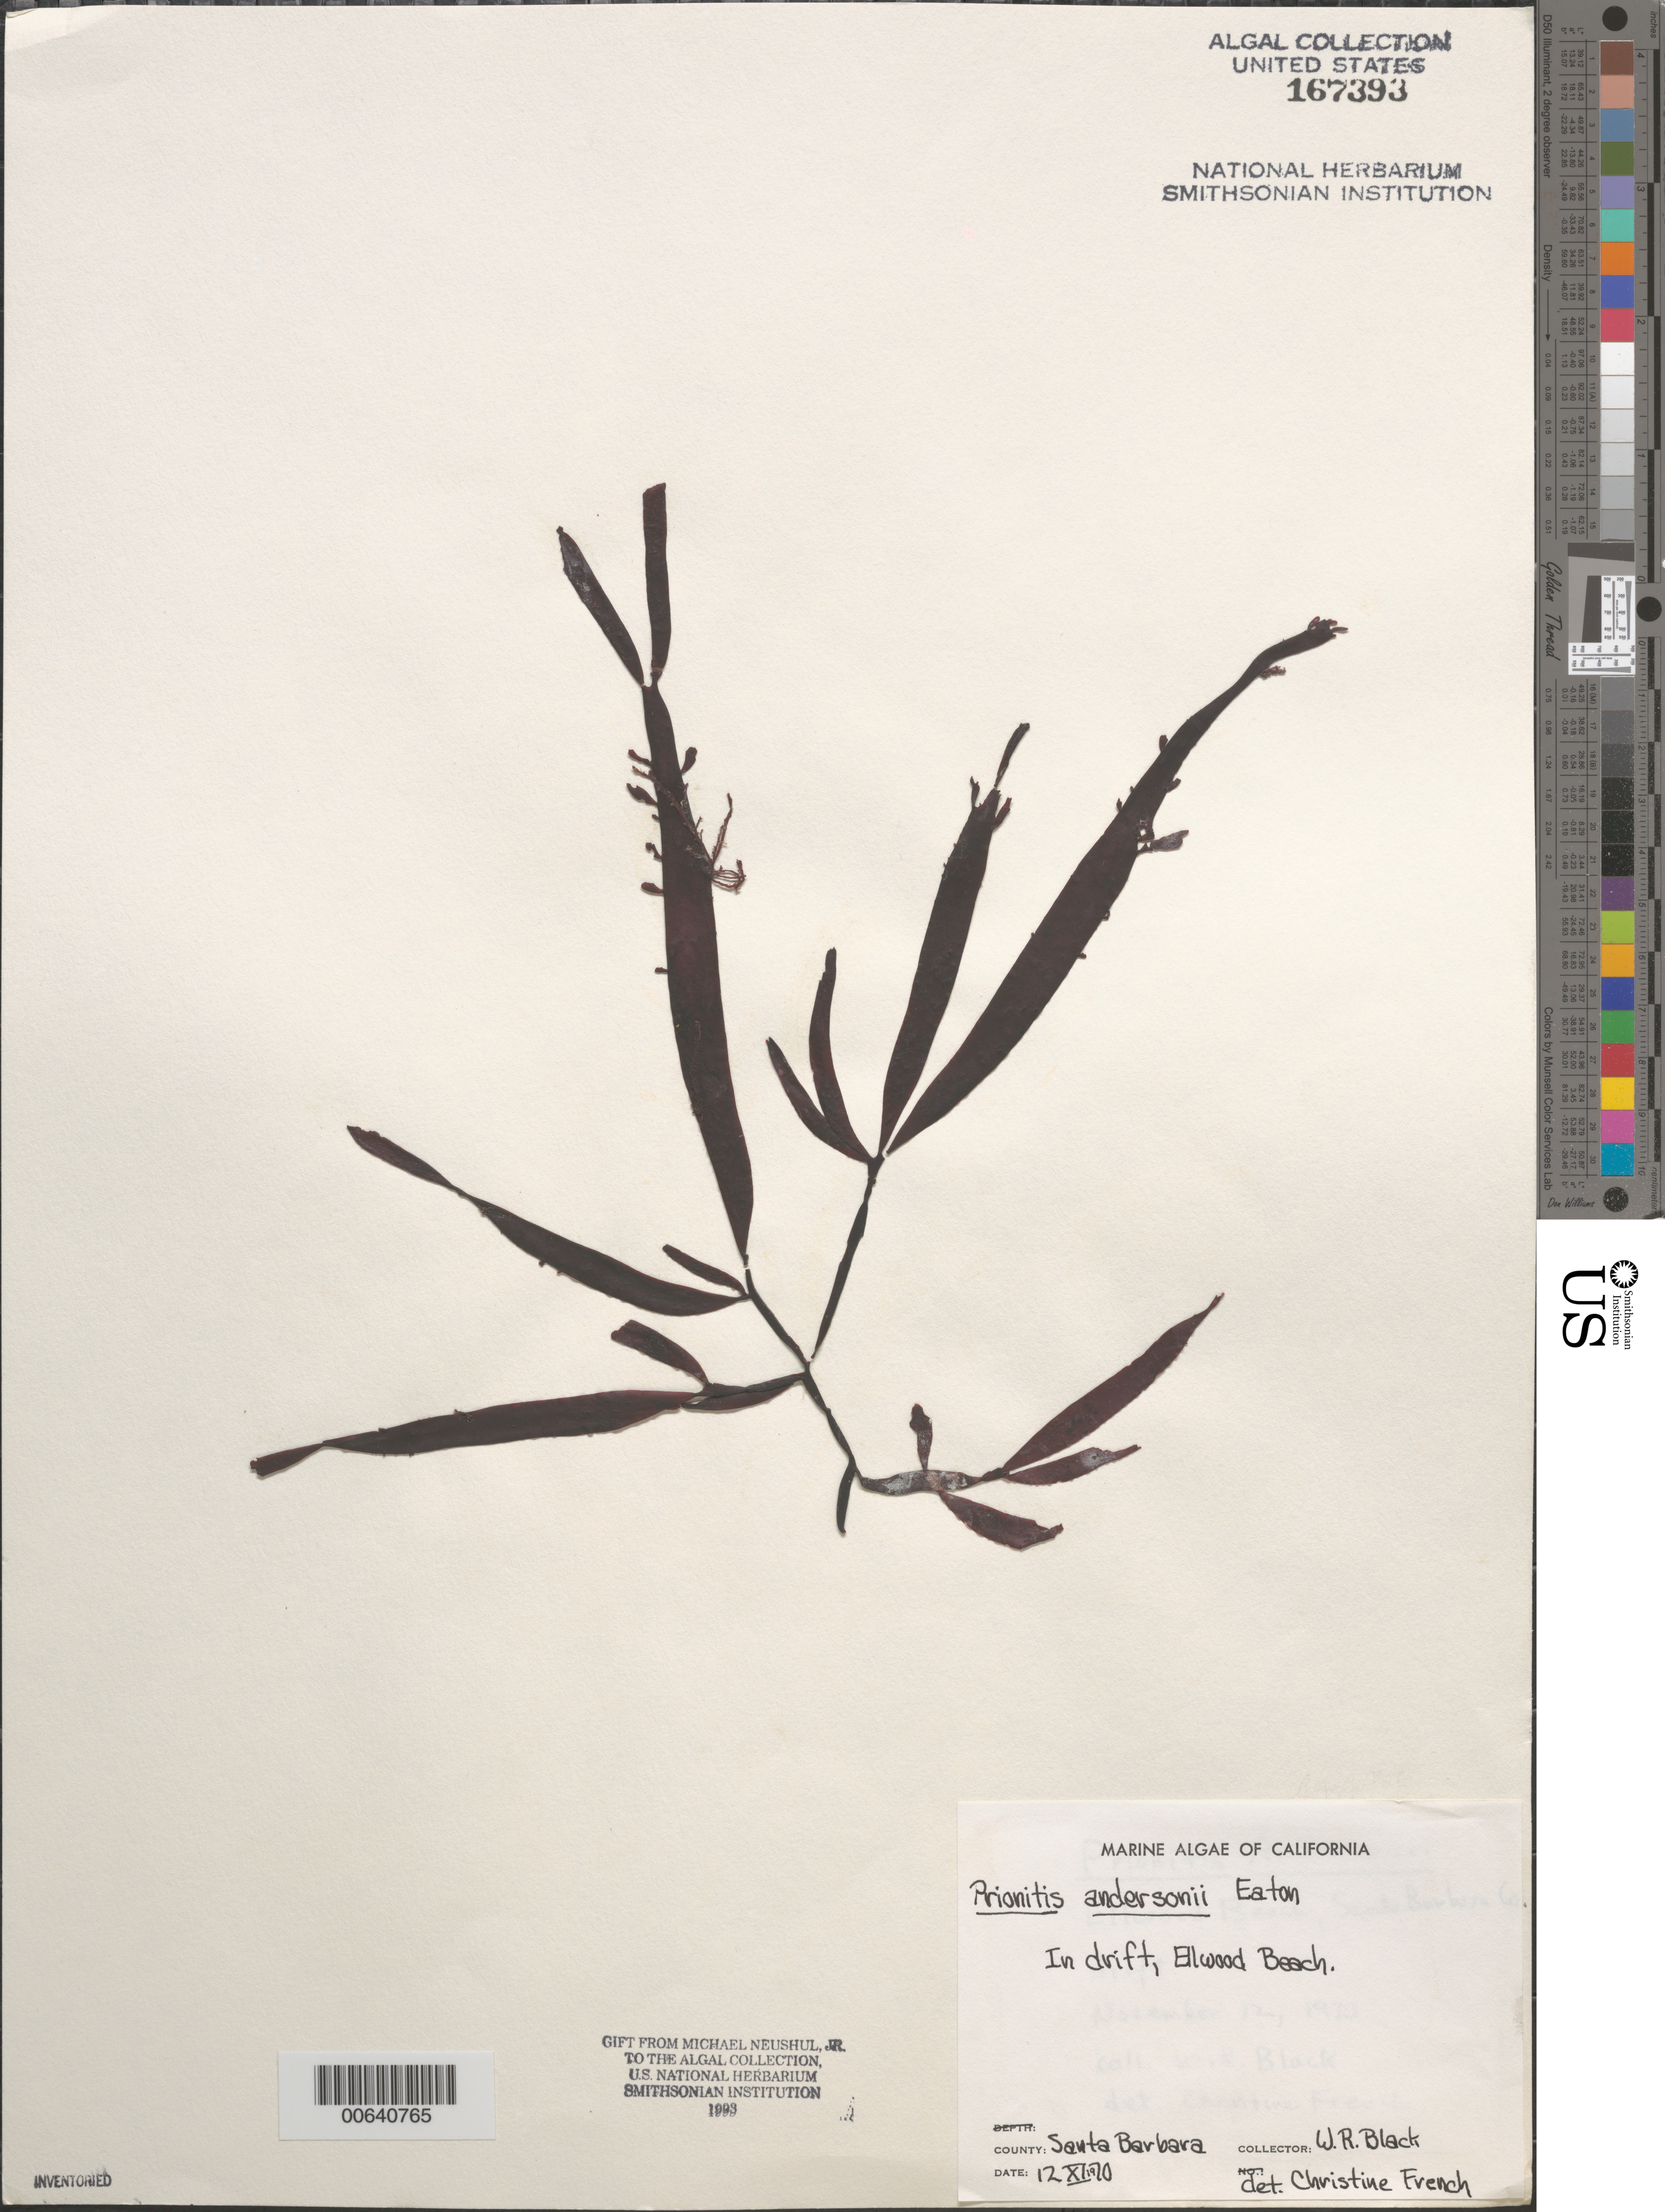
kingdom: Plantae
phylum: Rhodophyta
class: Florideophyceae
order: Cryptonemiales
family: Cryptonemiaceae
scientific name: Prionitis sternbergii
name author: (C. Agardh) J. Agardh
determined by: Algae name updating Project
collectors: W. Black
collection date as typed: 12 Nov 1970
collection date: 1970-11-12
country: United States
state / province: California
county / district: Santa Barbara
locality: Ellwood Beach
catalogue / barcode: US 167393